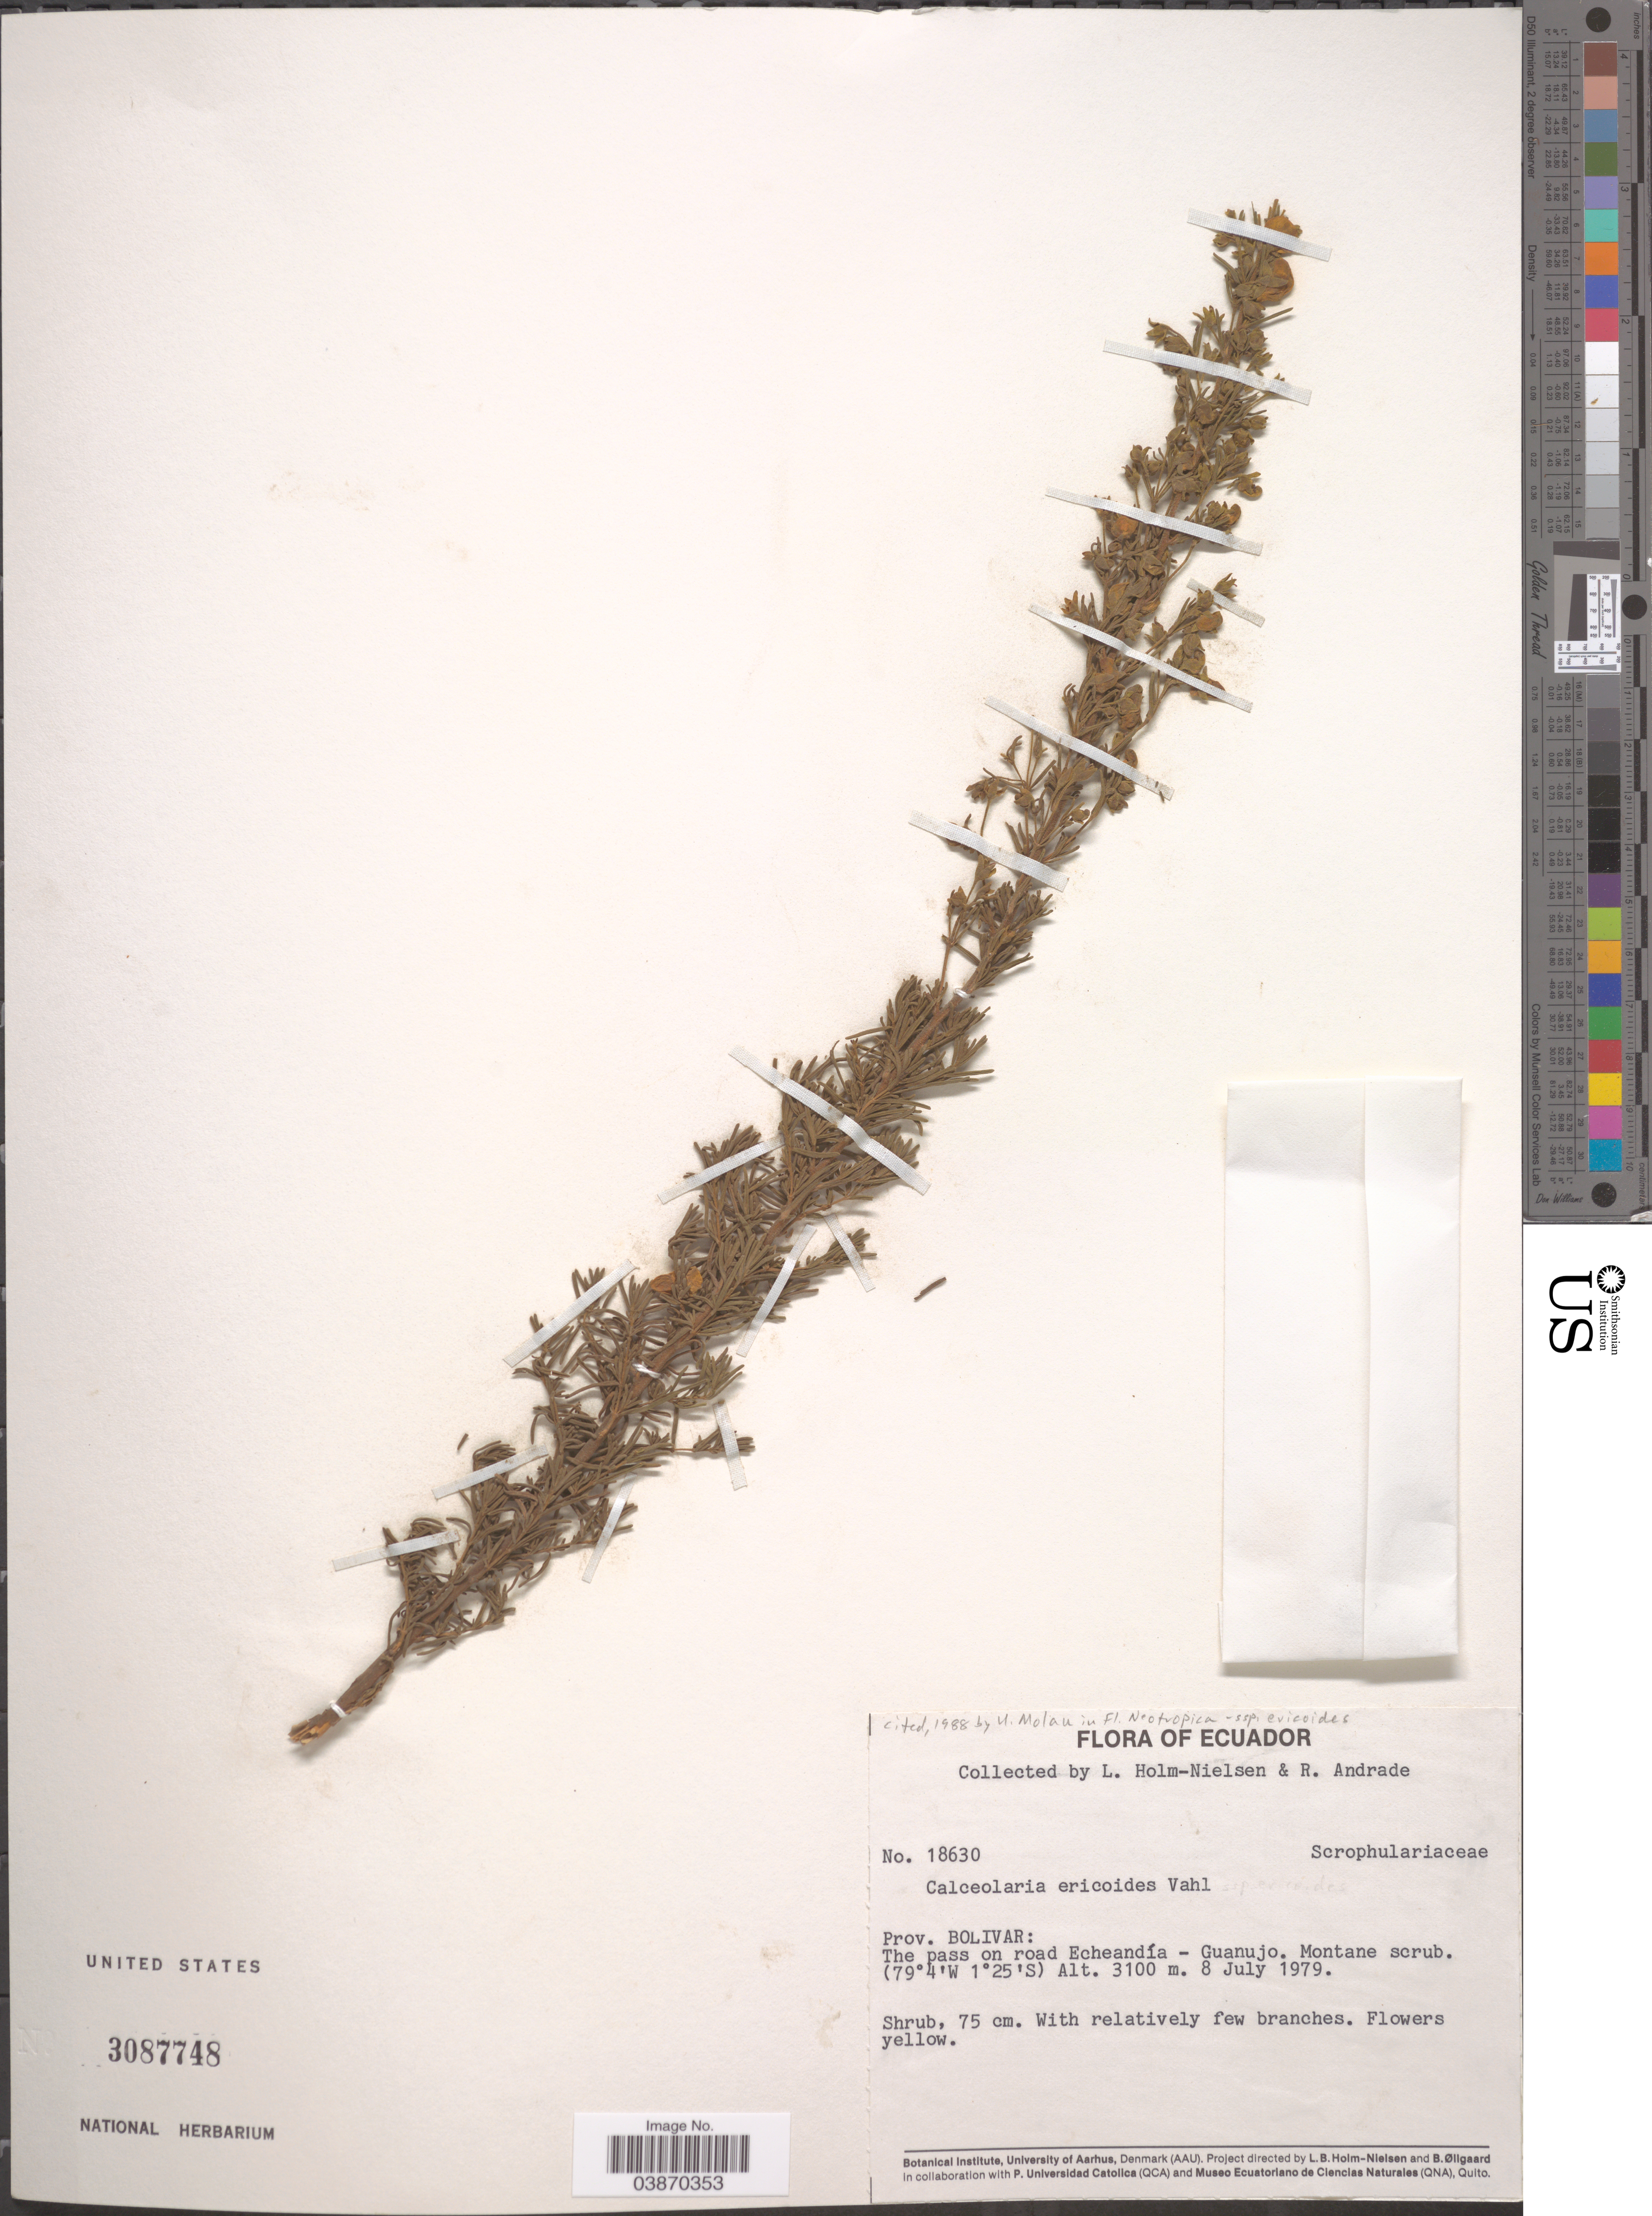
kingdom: Plantae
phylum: Tracheophyta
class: Magnoliopsida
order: Lamiales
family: Calceolariaceae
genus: Calceolaria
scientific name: Calceolaria ericoides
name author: Juss. ex Vahl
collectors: L. B. Holm-Nielsen & R. Andrade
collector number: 18630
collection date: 1979-07-08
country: Ecuador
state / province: Bolívar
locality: The pass on road Echeandía - Guanujo.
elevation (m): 3100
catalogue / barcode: US 3087748